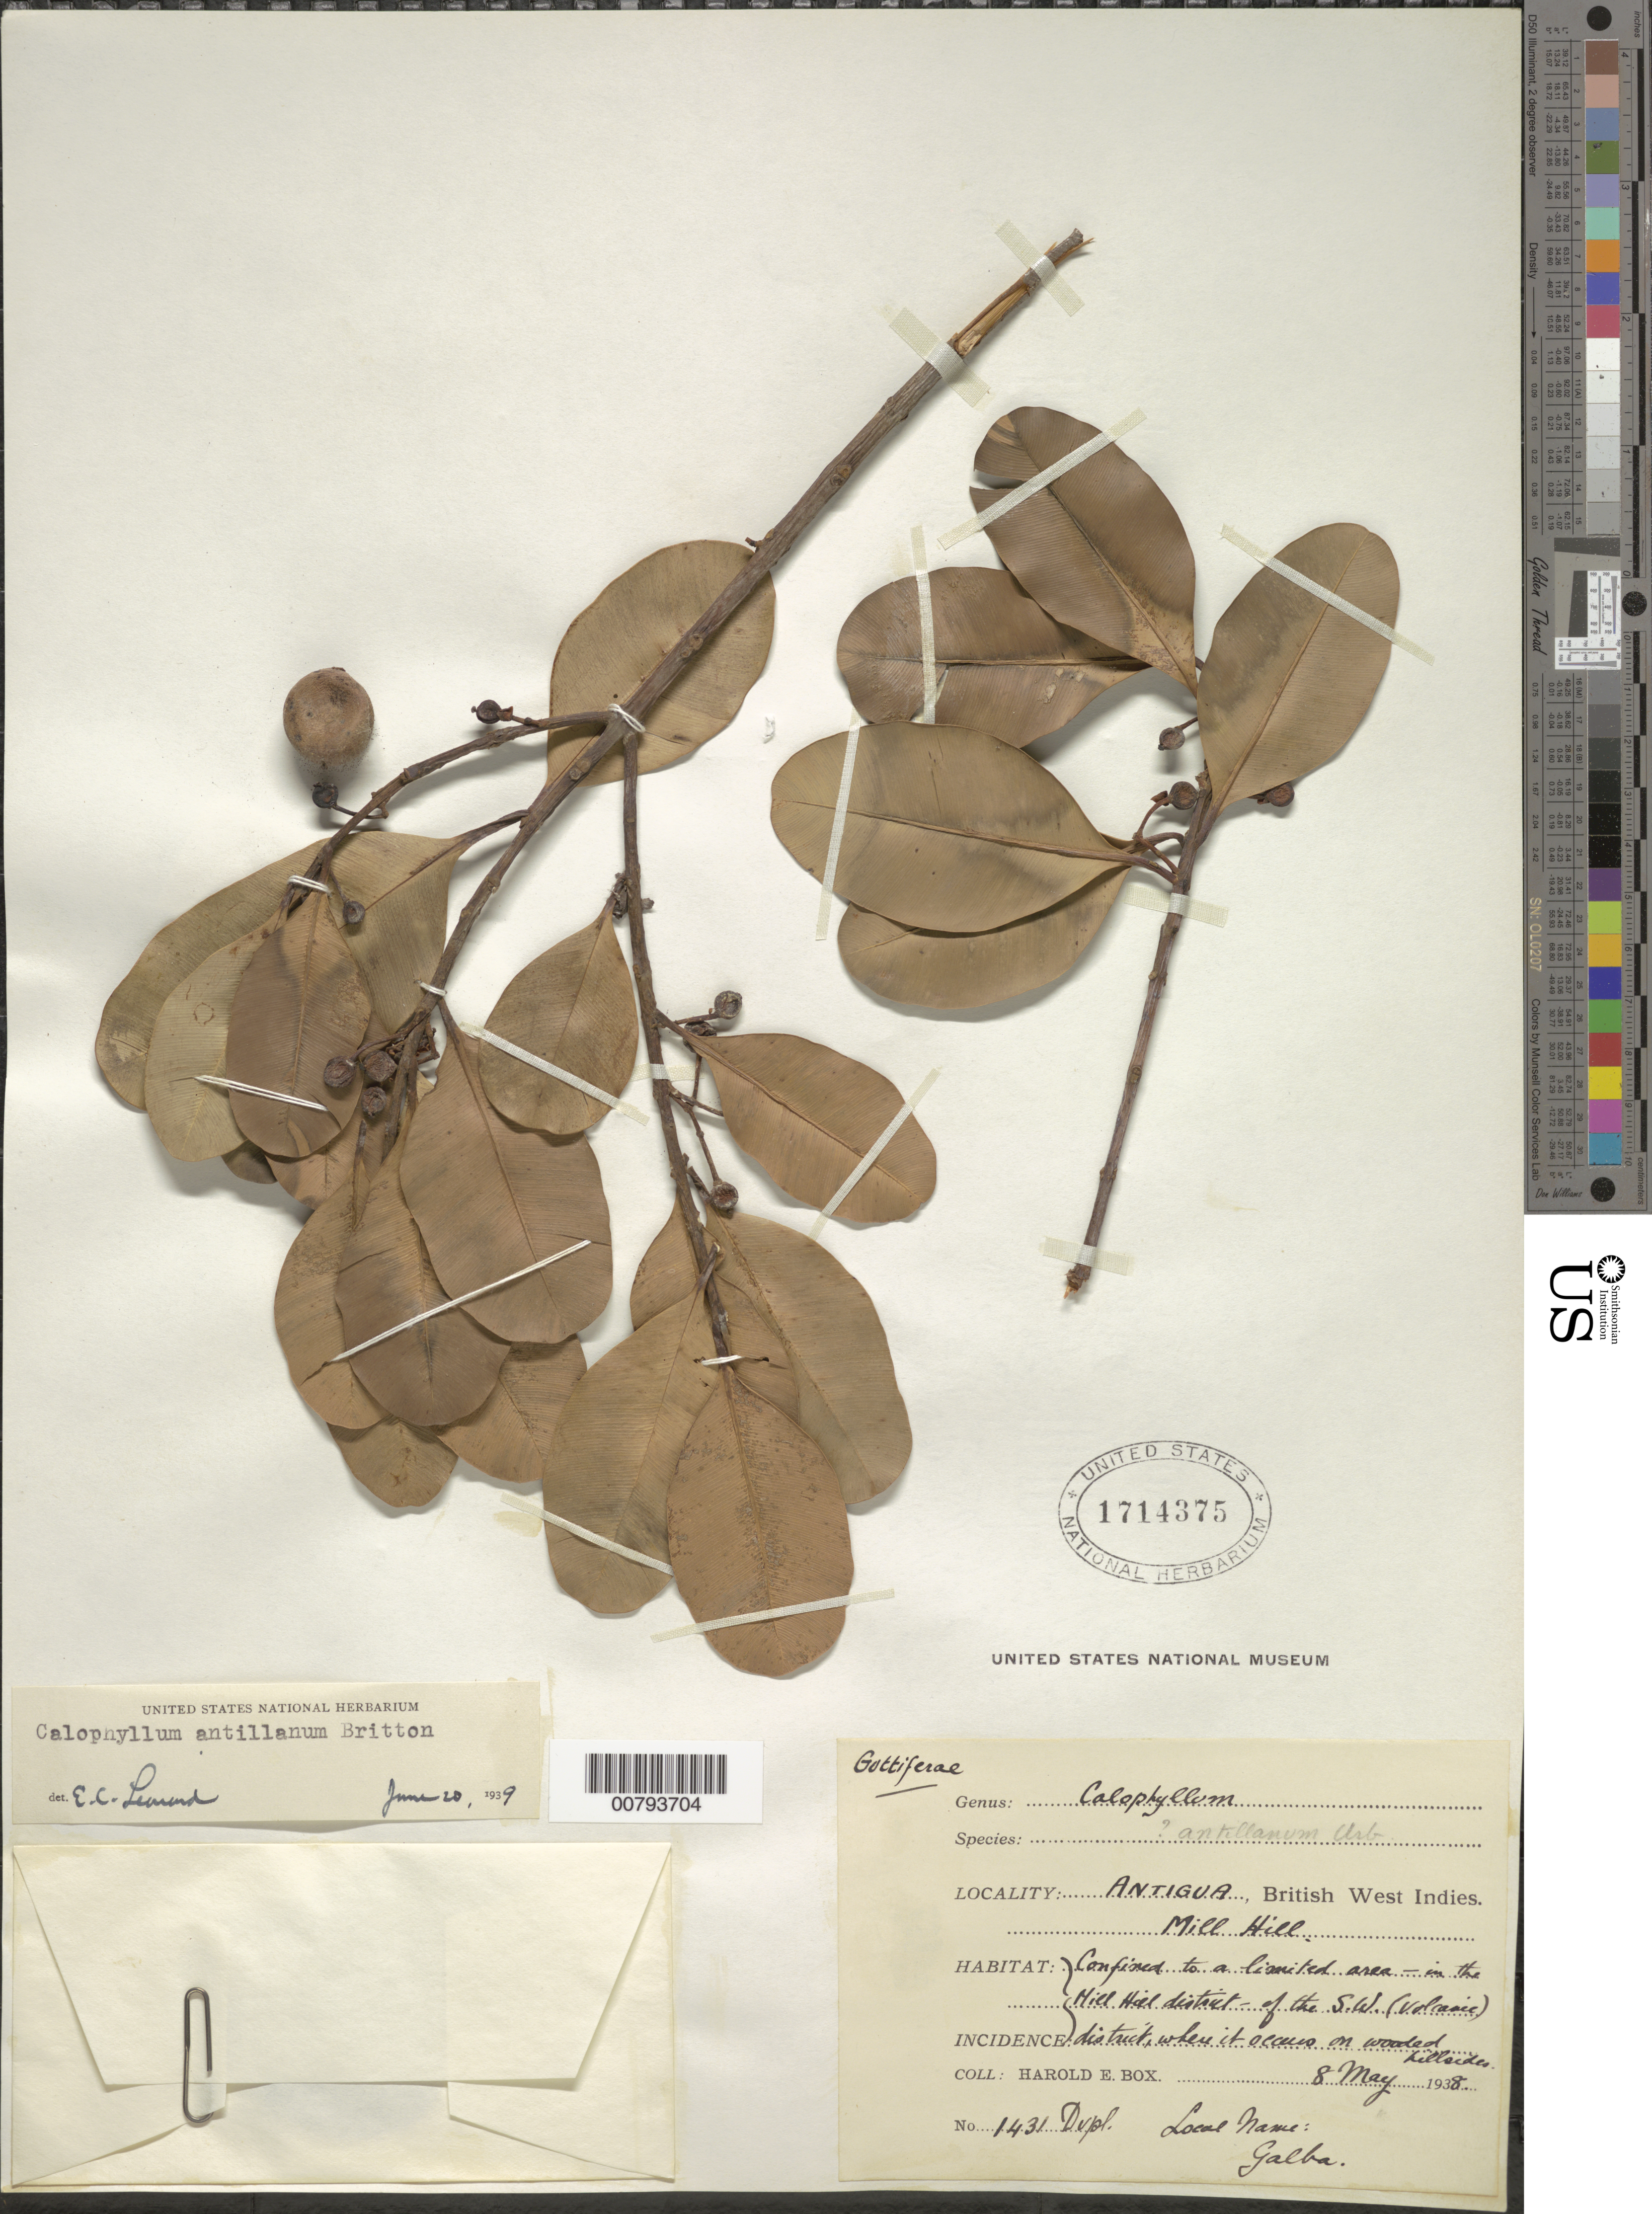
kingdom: Plantae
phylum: Tracheophyta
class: Magnoliopsida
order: Malpighiales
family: Calophyllaceae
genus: Calophyllum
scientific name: Calophyllum calaba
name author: L.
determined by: Leonard, Emery C., (US)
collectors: H. E. Box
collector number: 1431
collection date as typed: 08 May 1938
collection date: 1938-05-08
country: Antigua and Barbuda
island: Antigua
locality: Mill Hill district- of the S.W. (volcanic) district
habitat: Wooded hillsides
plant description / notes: Common name: Galba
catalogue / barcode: US 1714375